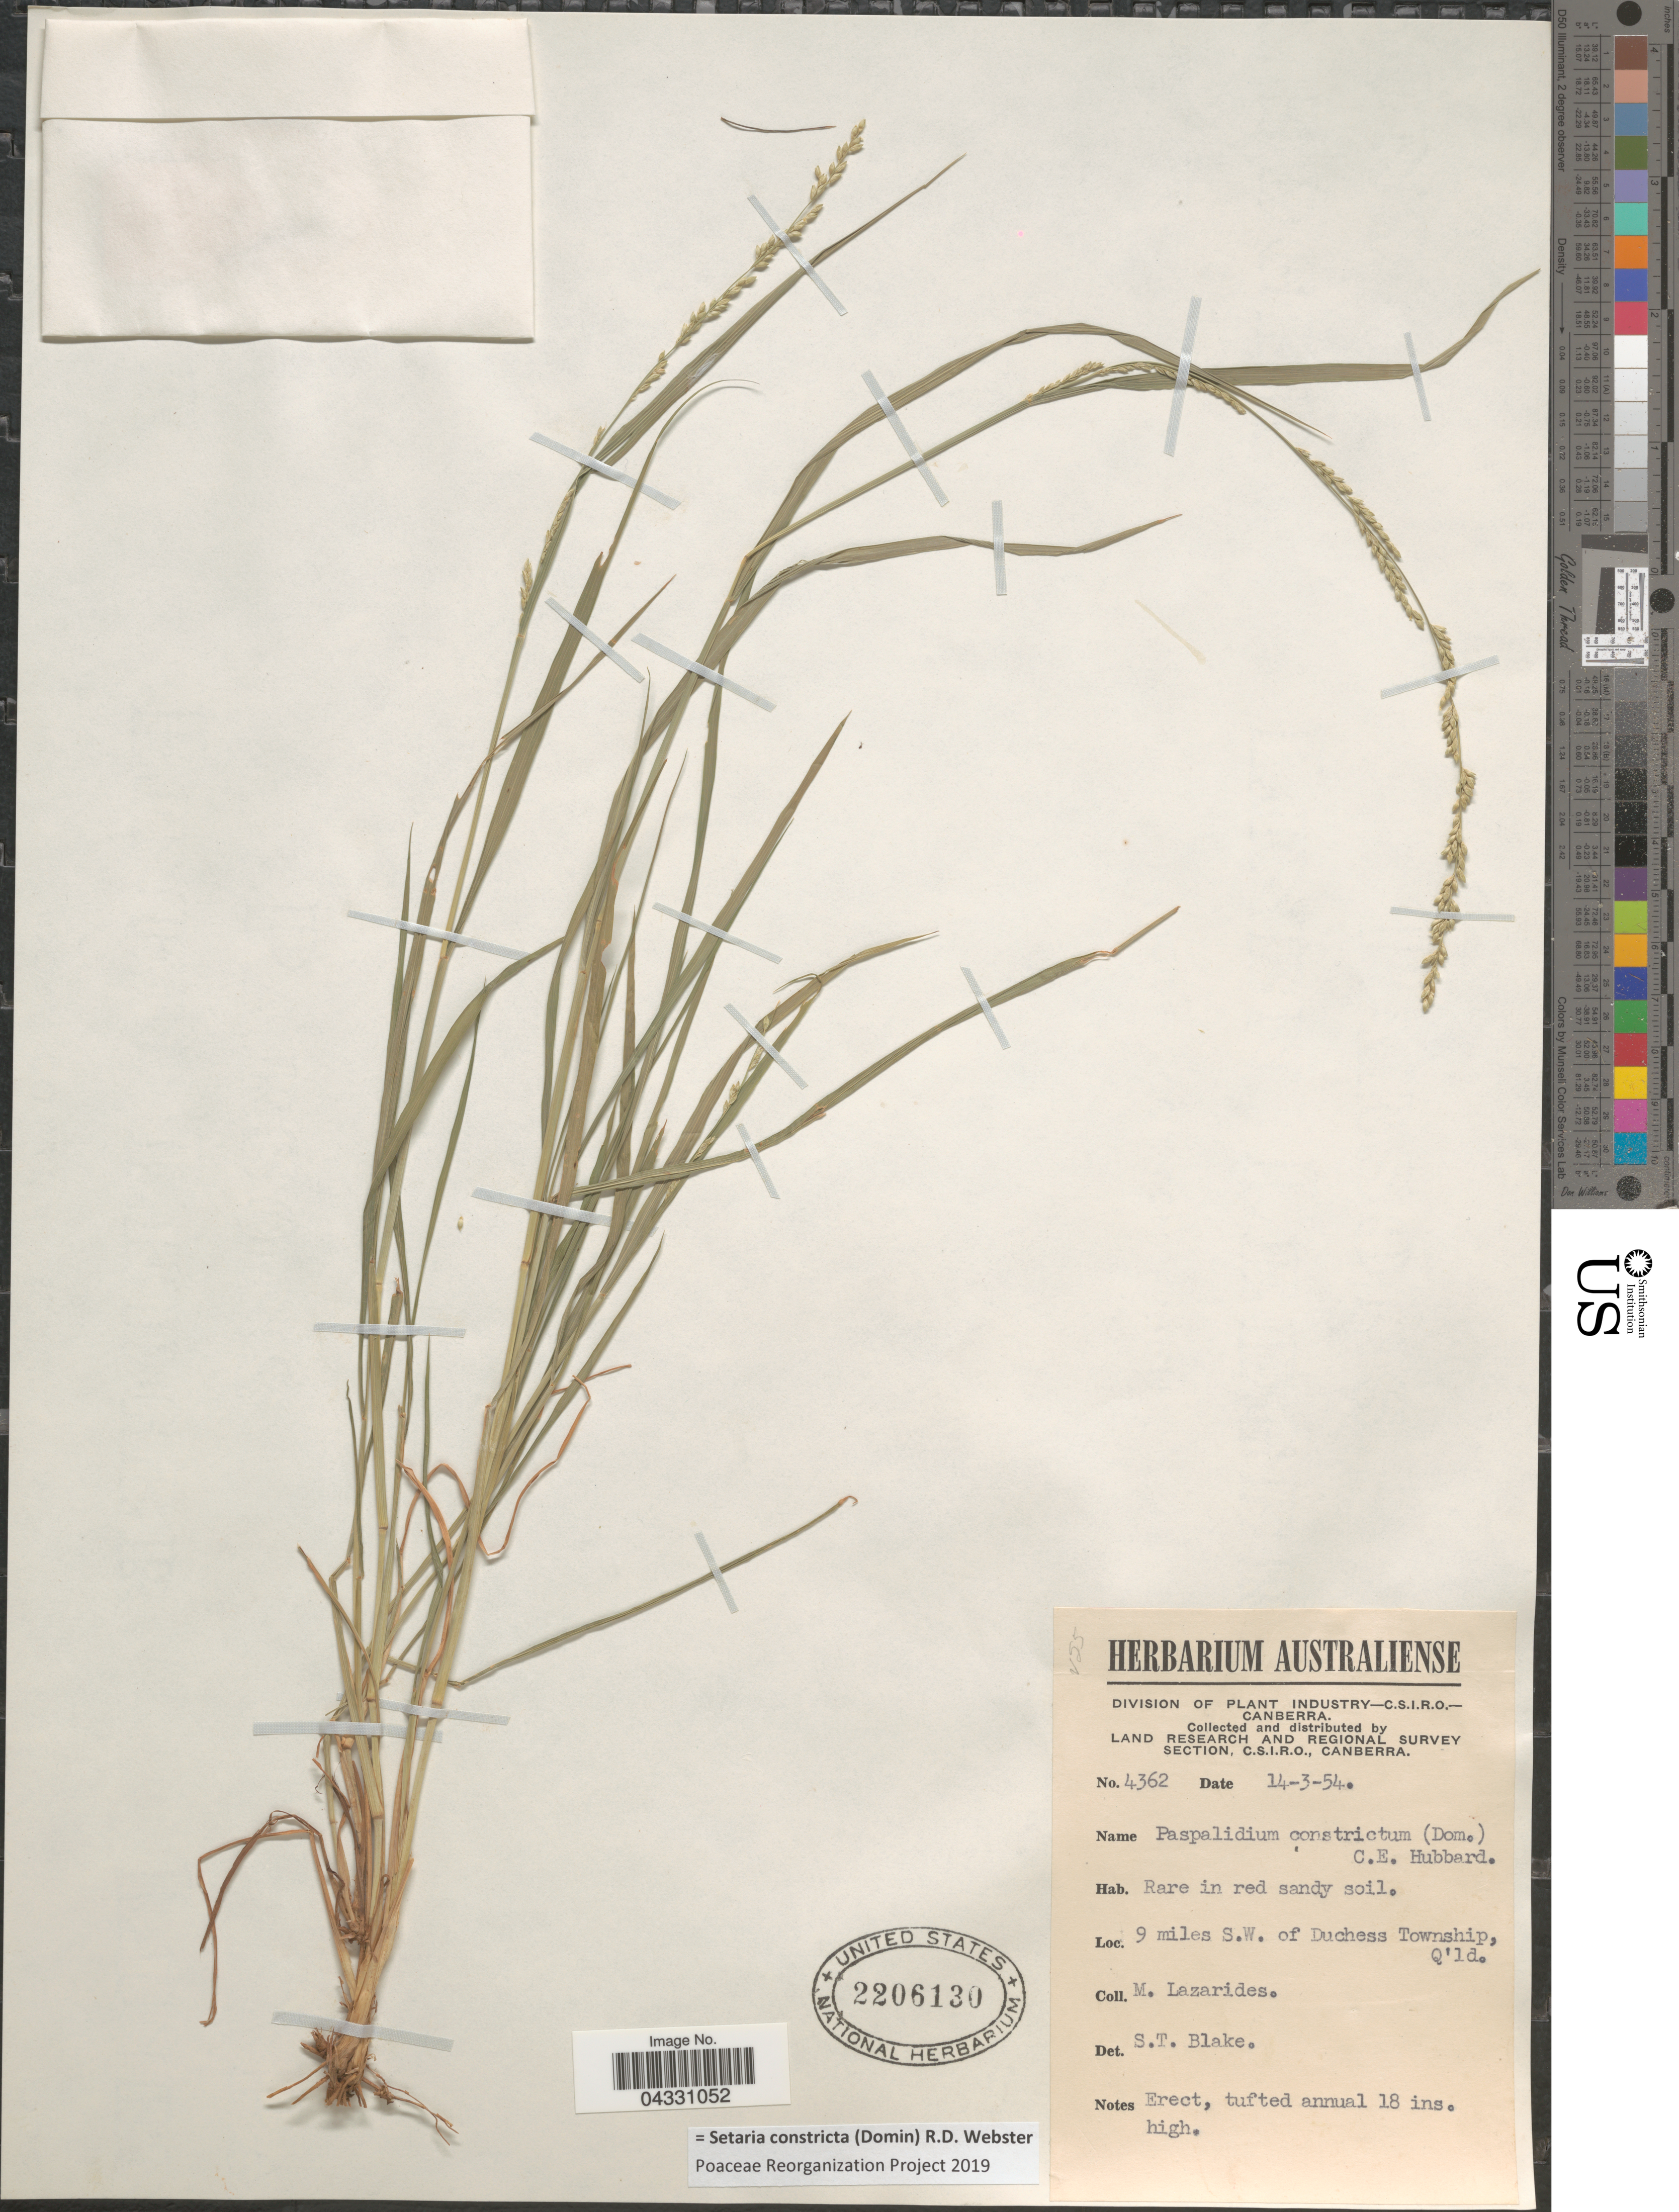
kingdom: Plantae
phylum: Tracheophyta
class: Liliopsida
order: Poales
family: Poaceae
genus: Setaria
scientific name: Setaria constricta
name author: (Domin) R.D. Webster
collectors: M. Lazarides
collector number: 4362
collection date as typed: Transcribed d/m/y: 14/3/54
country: Australia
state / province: Queensland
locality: Land Research and Regional Survey Section. 9 miles S.W. of Duchess Township, Q'ld.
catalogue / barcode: US 2206130